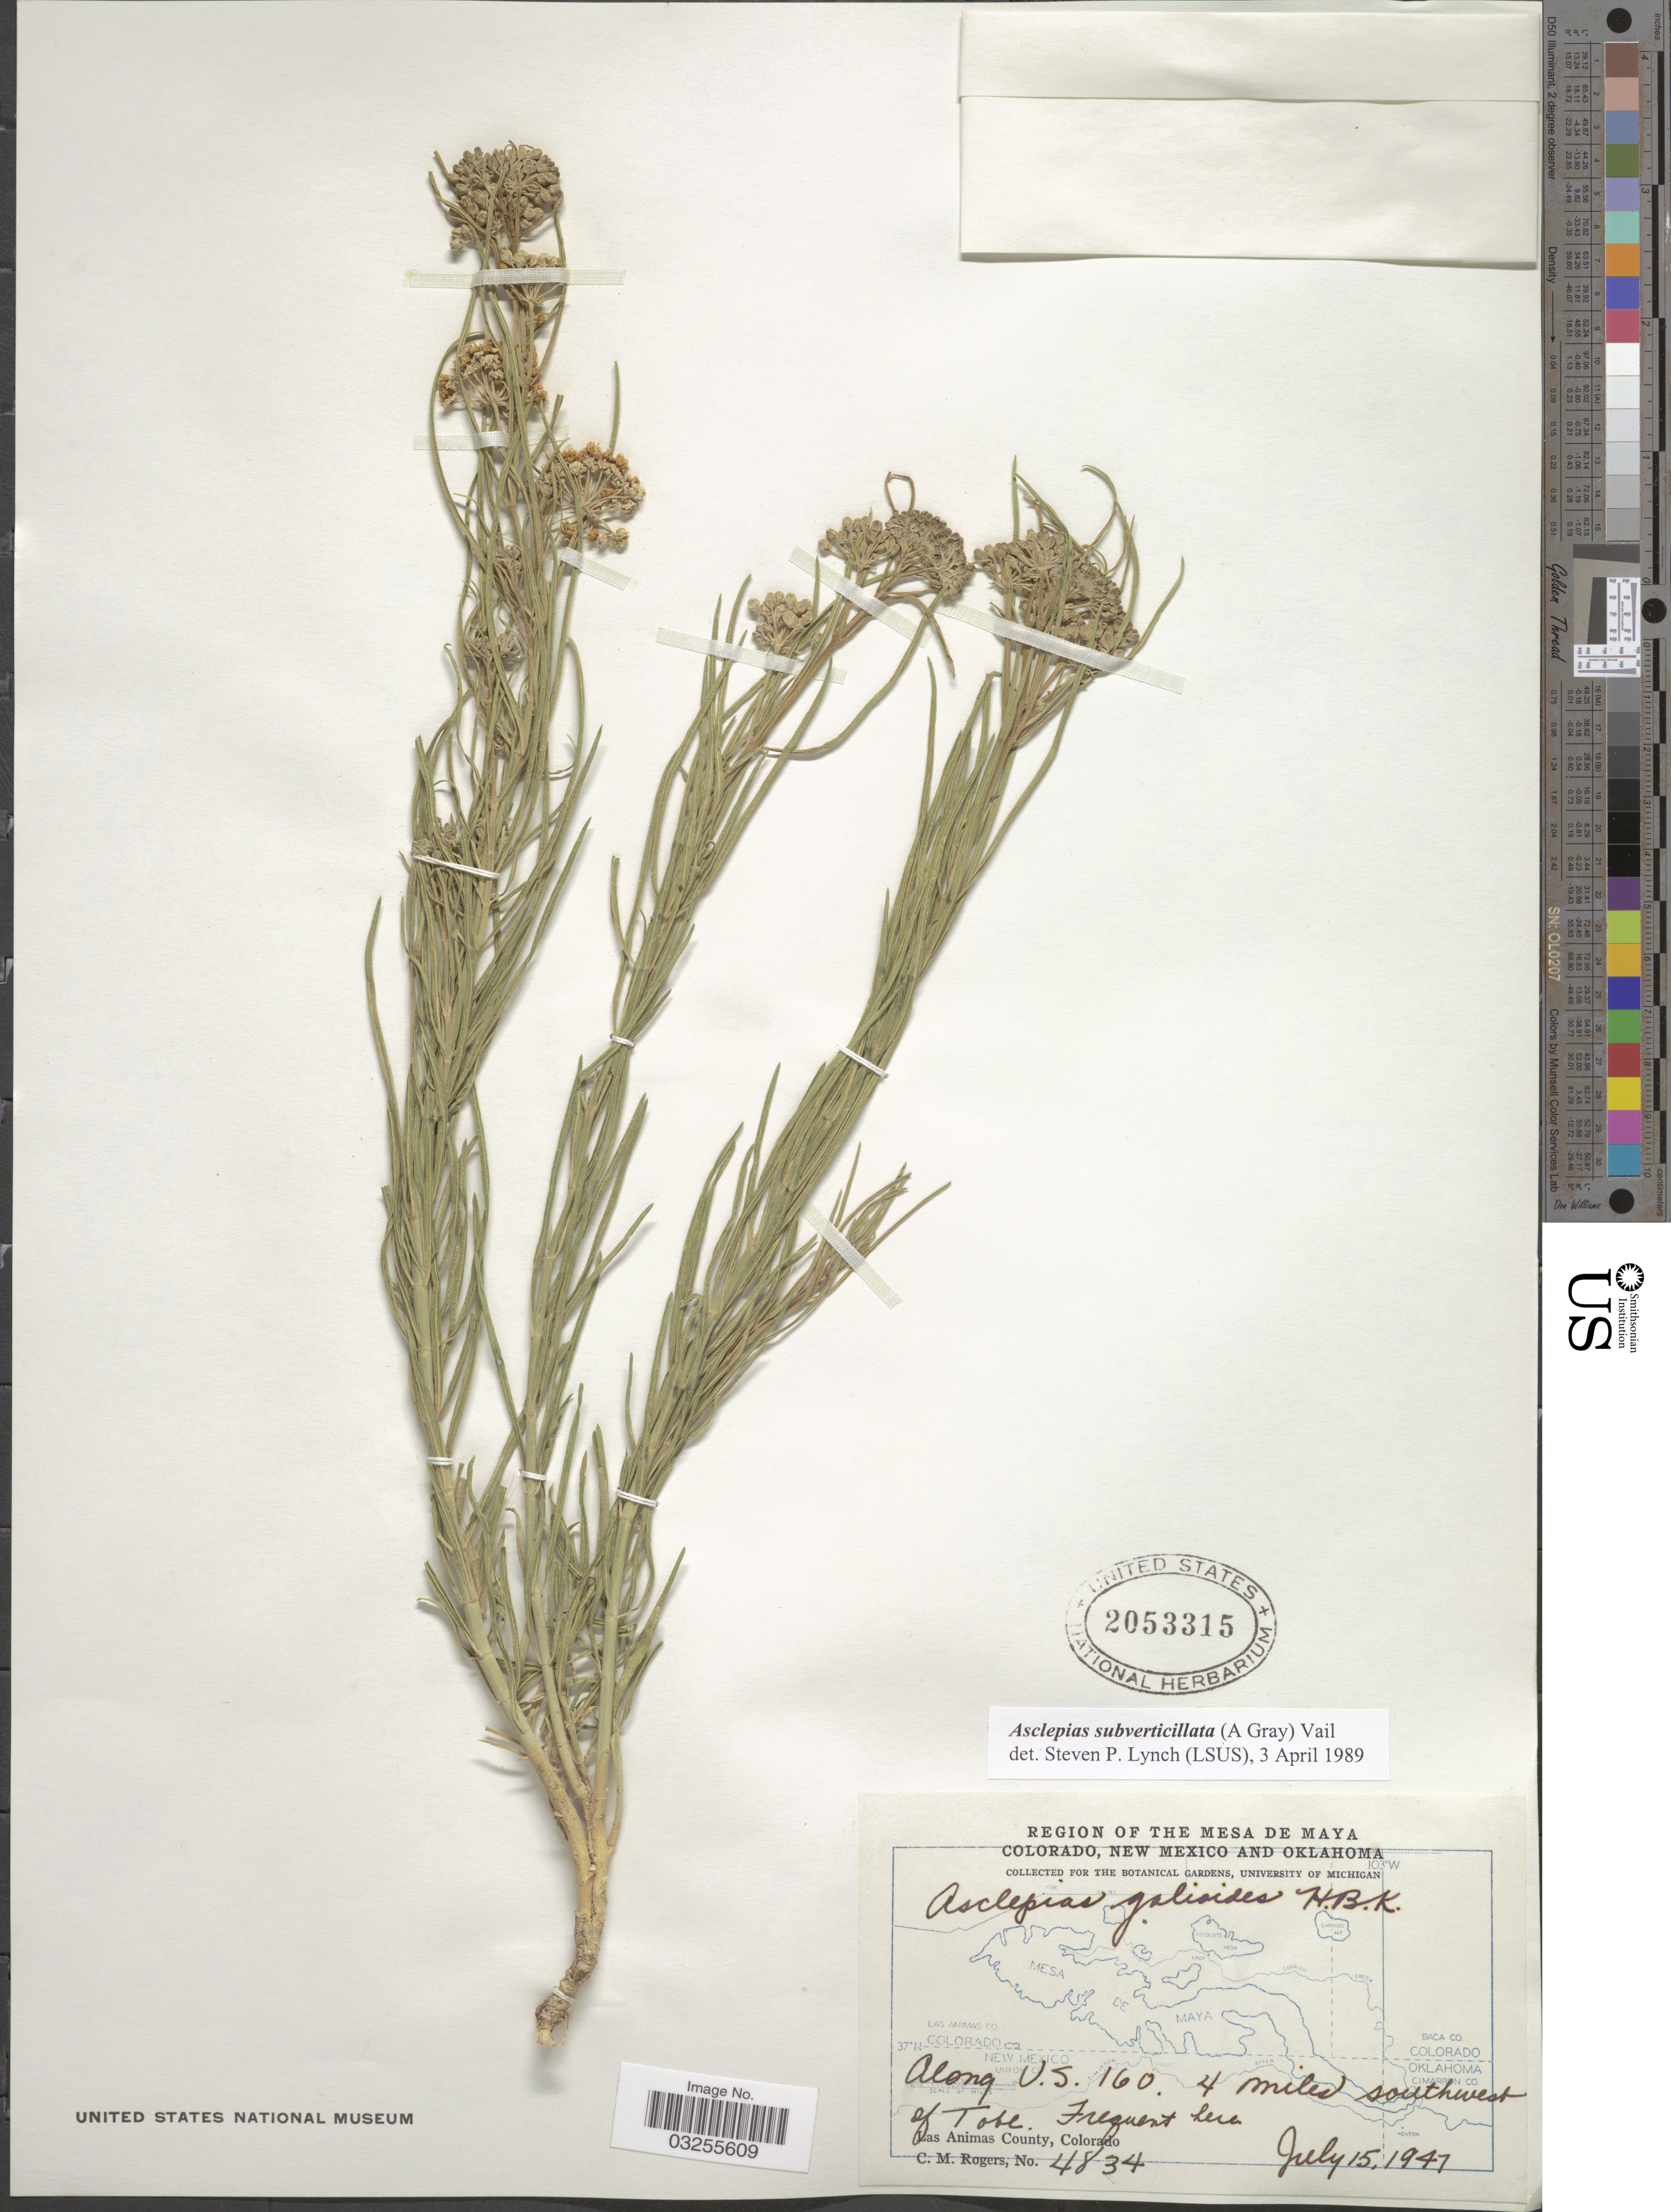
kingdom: Plantae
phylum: Tracheophyta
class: Magnoliopsida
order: Gentianales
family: Apocynaceae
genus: Asclepias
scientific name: Asclepias subverticillata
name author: (A. Gray) Vail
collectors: C. M. Rogers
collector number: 4834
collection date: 1947-07-15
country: United States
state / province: Colorado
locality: Region of the Mesa de Maya. Along U.S. 160. 4 Miles southwest of Tobe. Las Animas County.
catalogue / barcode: US 2053315